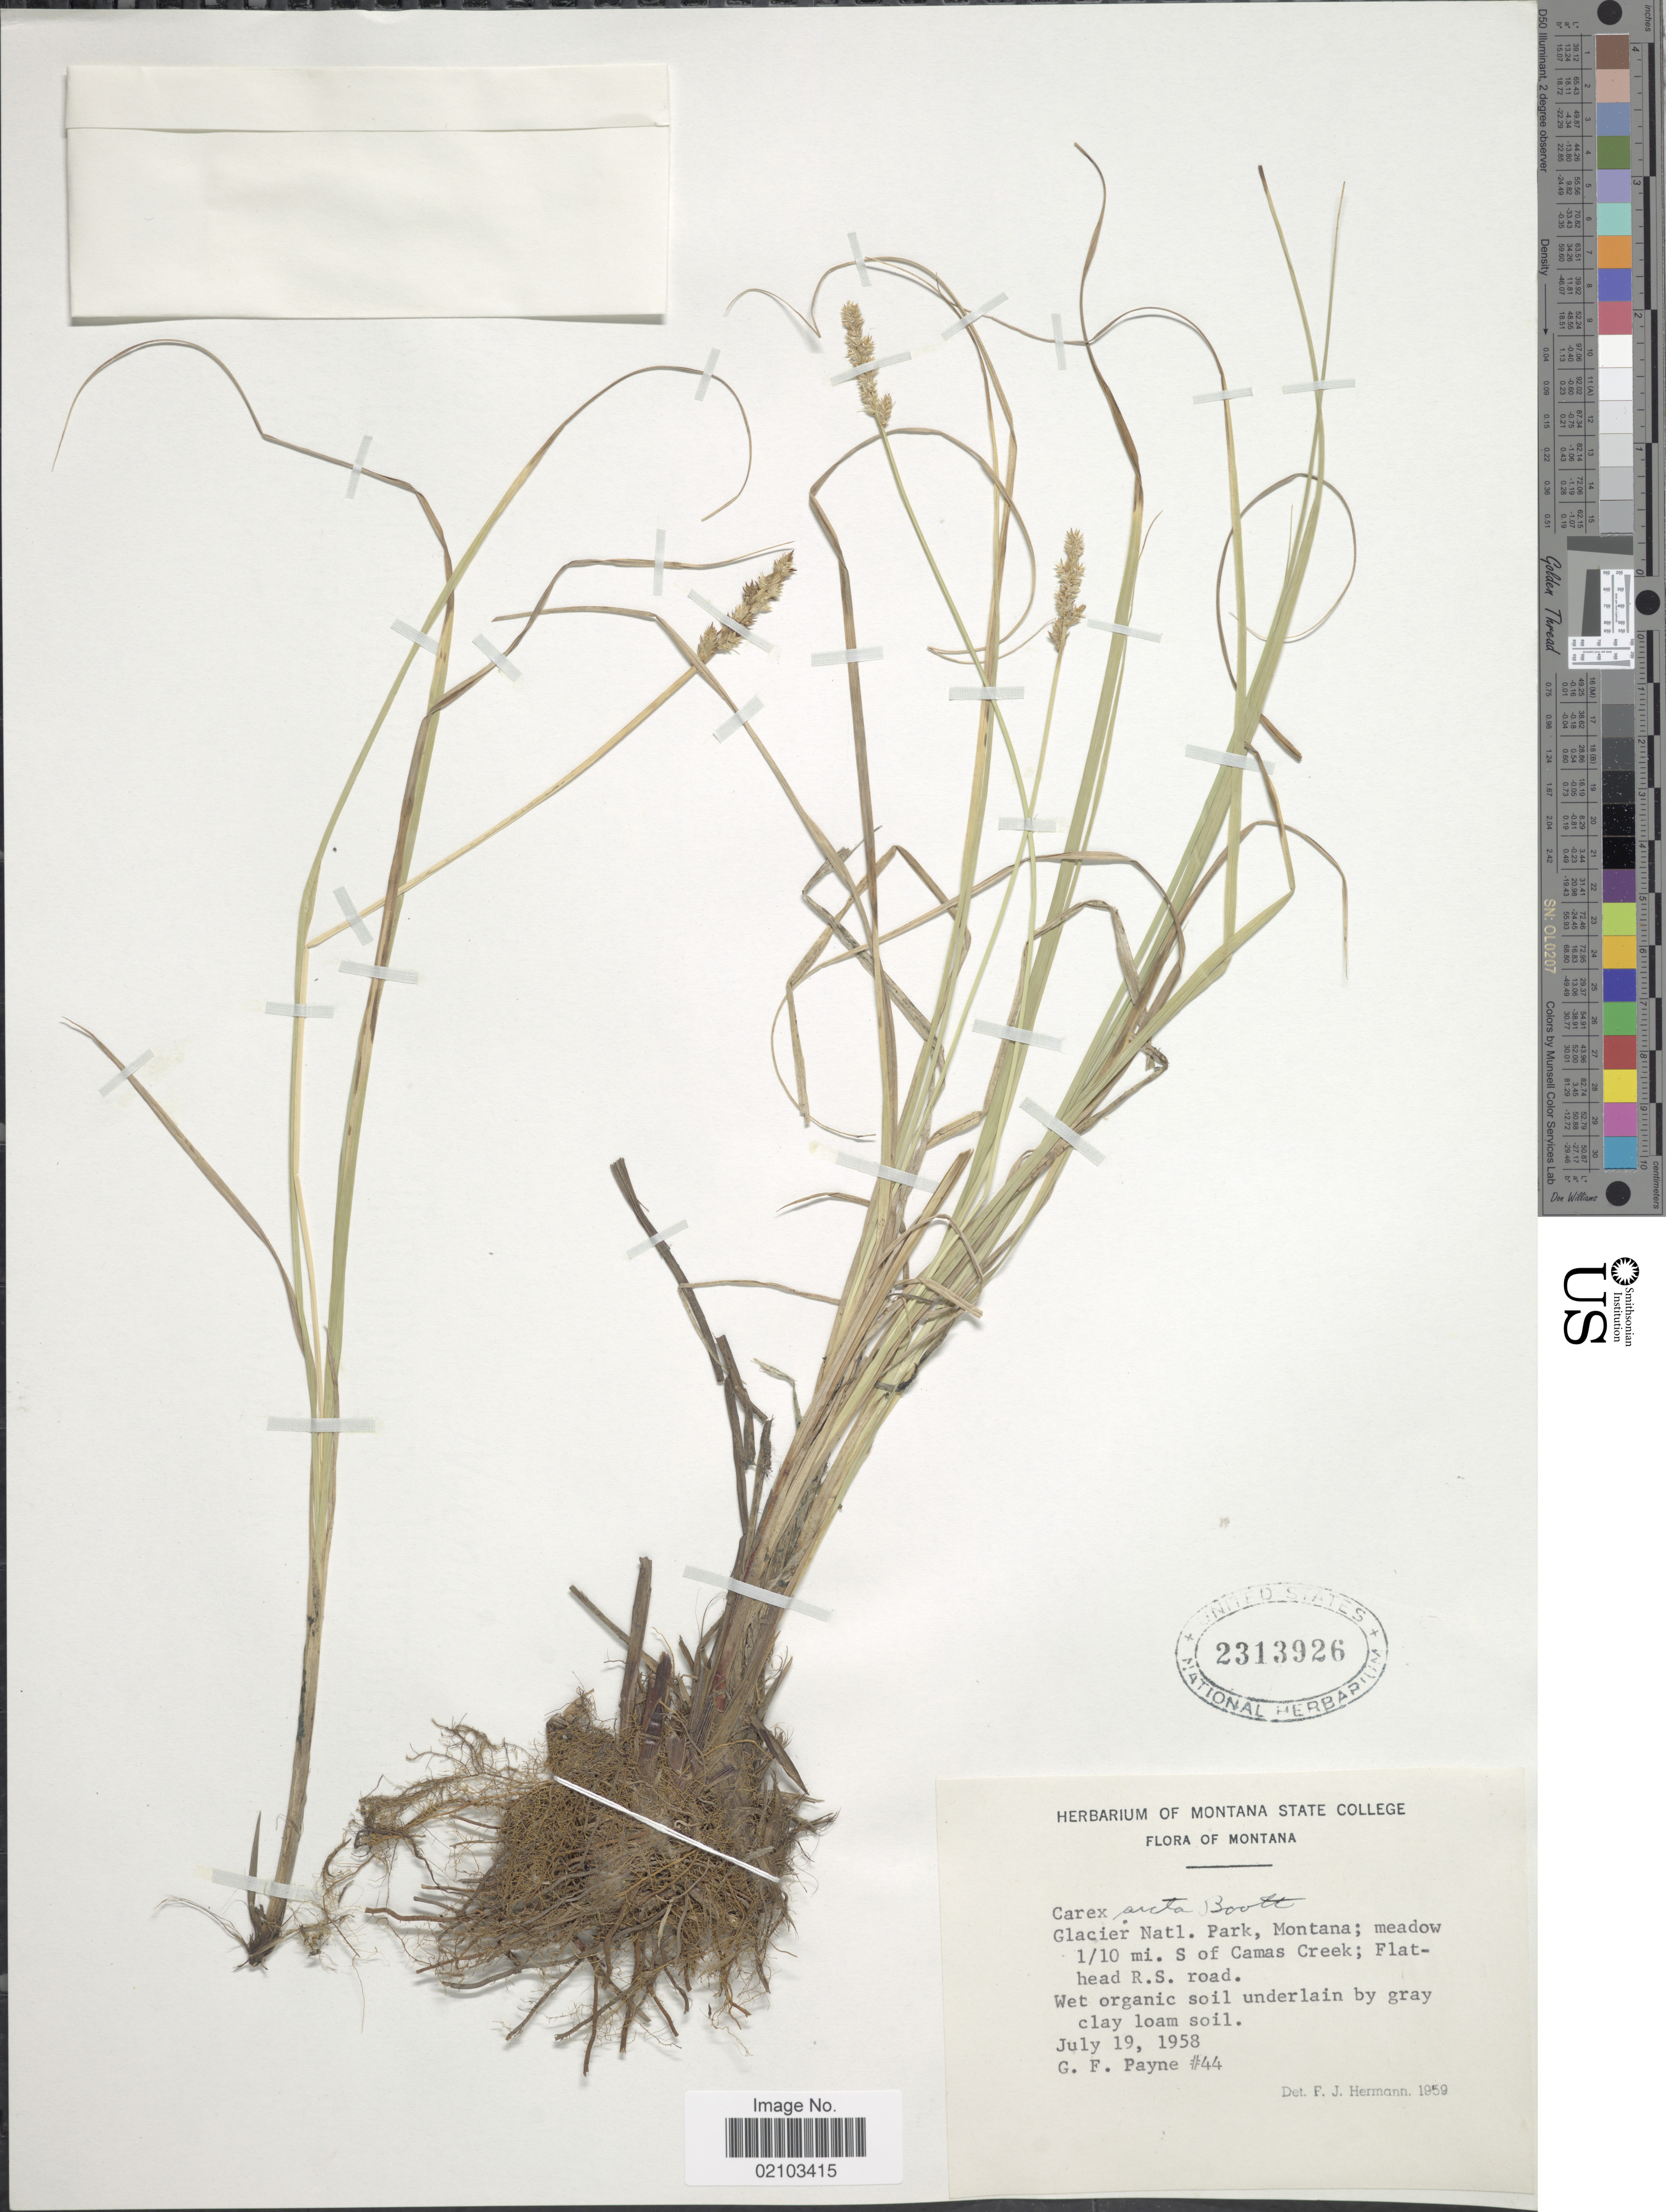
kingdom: Plantae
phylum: Tracheophyta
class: Liliopsida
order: Poales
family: Cyperaceae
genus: Carex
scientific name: Carex arcta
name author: Boott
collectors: G. Payne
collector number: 44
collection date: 1958-07-19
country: United States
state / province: Montana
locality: Glacier Natl. Park, Montana; meadow 1/10 mi. S of Camas Creek; Flathead R.S. road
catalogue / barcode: US 2313926